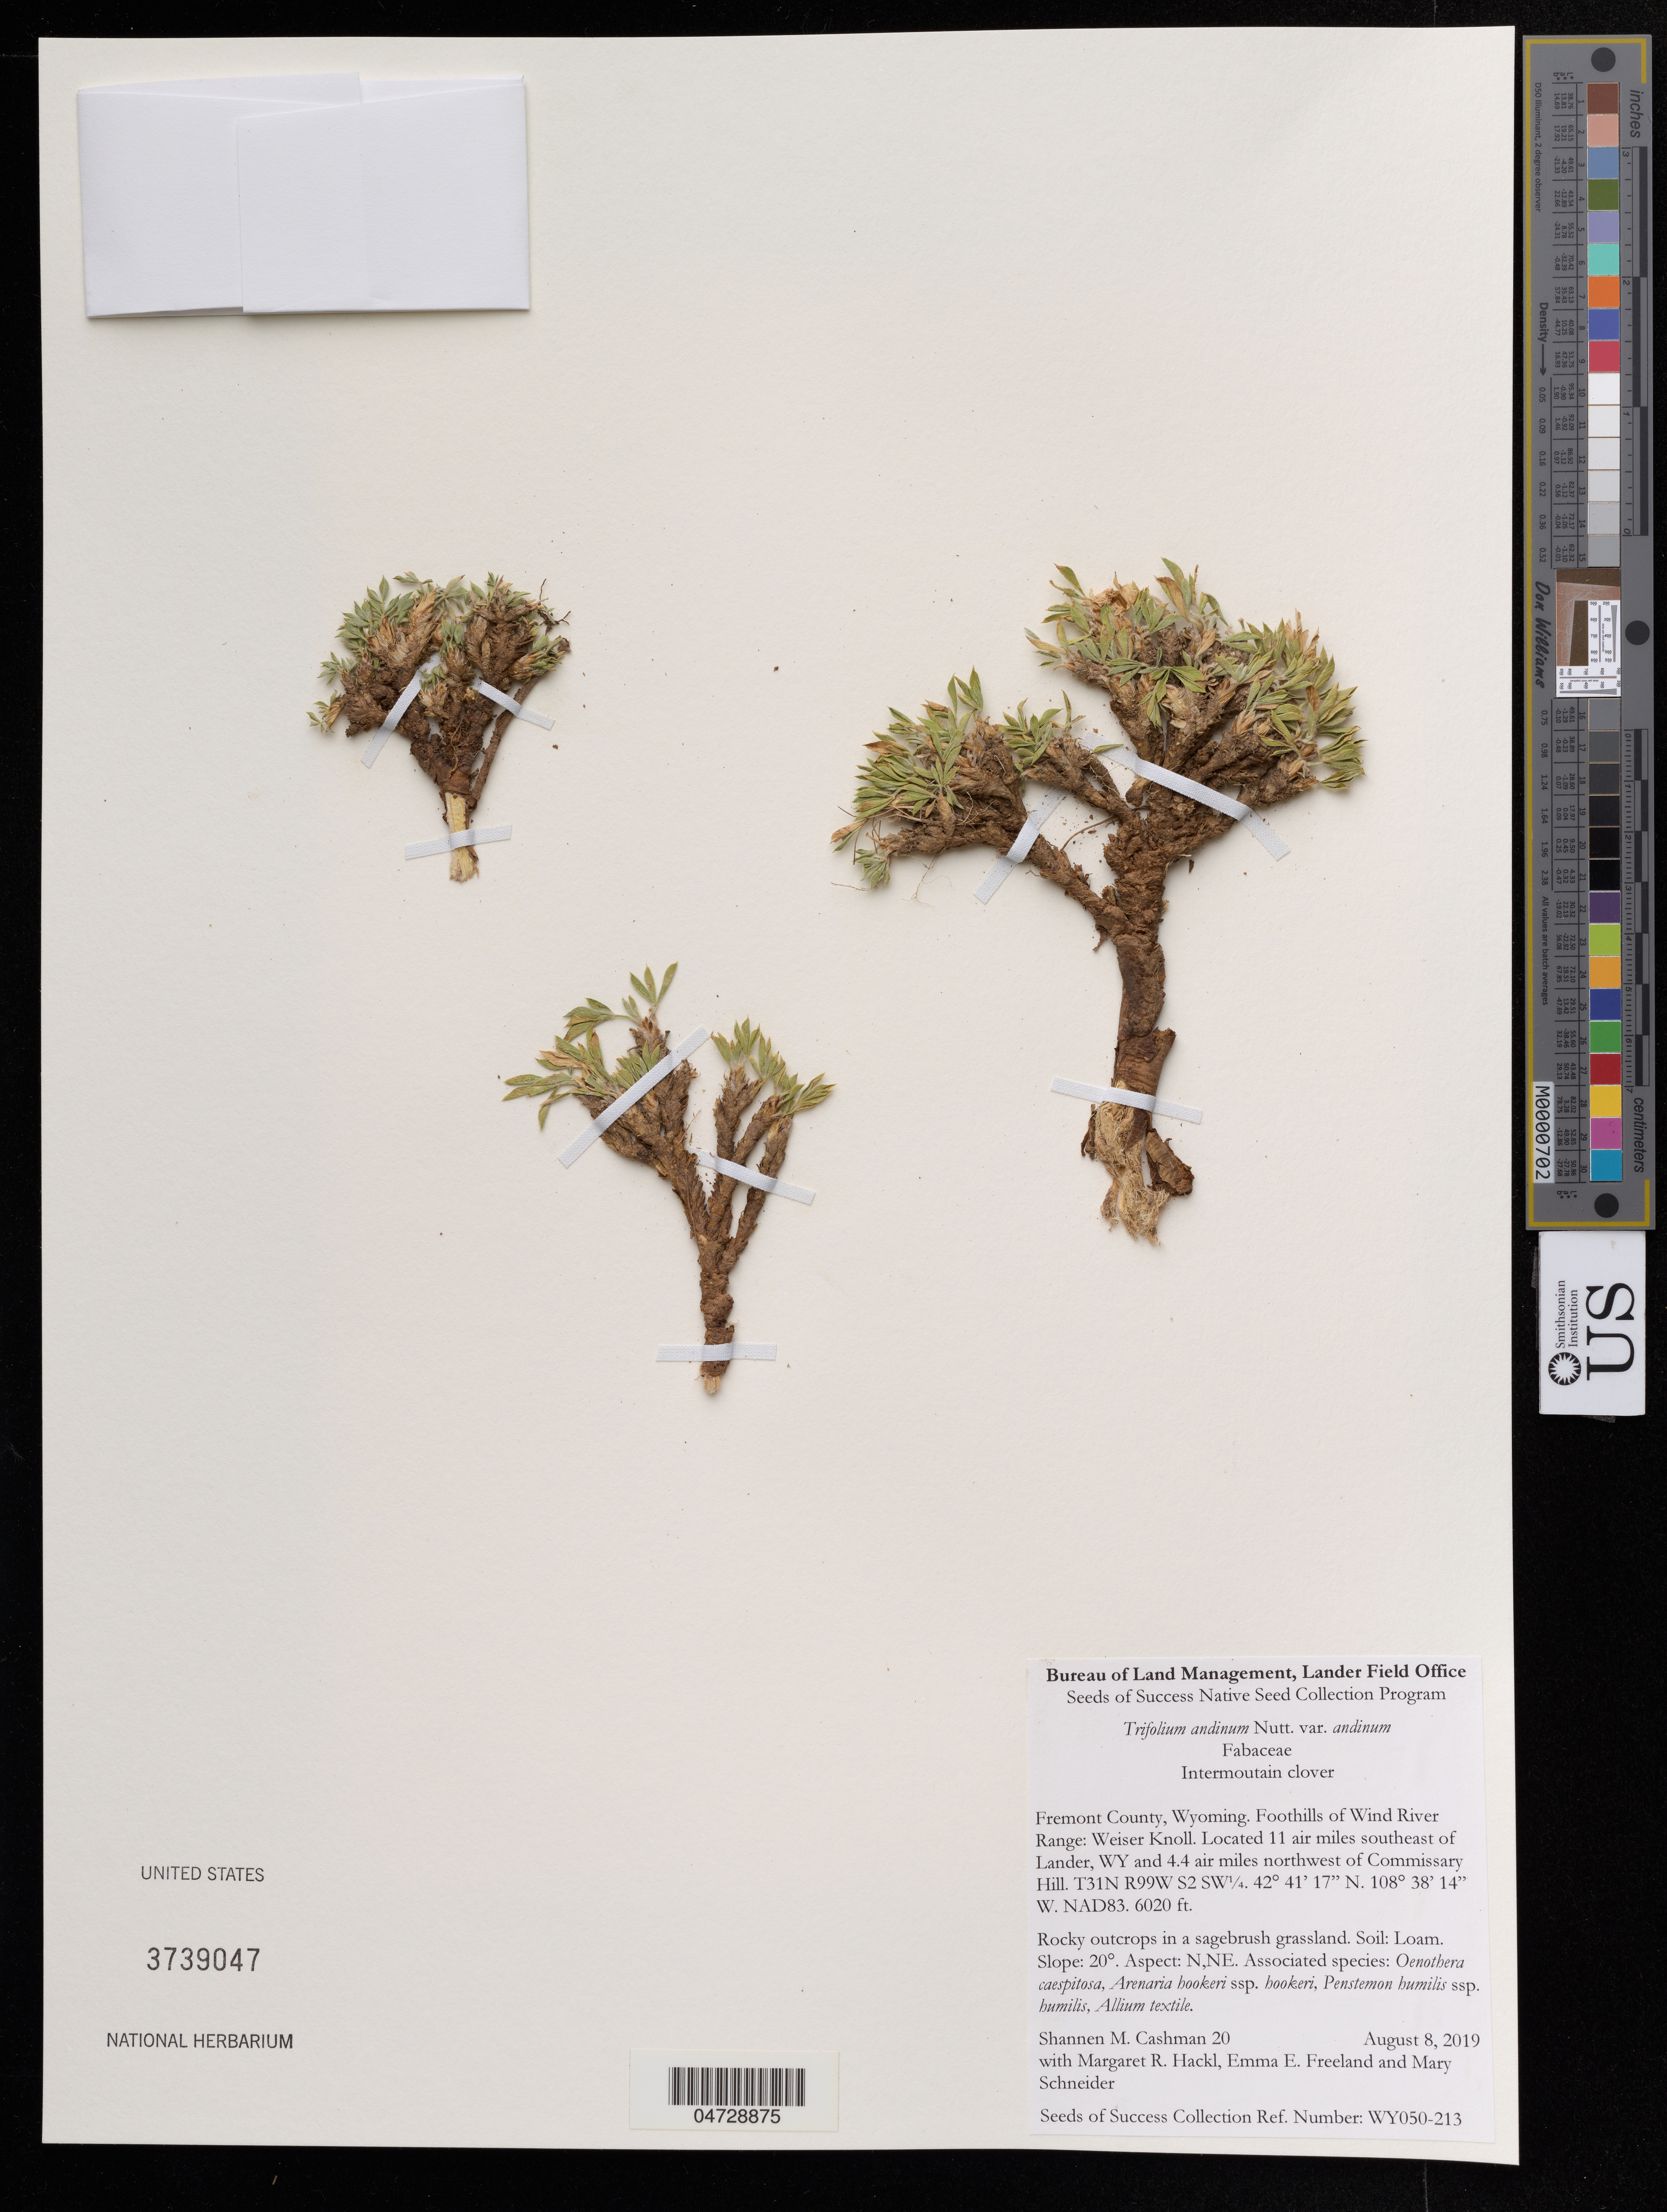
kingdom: Plantae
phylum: Tracheophyta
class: Magnoliopsida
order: Fabales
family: Fabaceae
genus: Trifolium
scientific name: Trifolium andinum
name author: Nutt.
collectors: M. Cashman, M. Hackl & E. Freeland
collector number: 20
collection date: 2019-08-08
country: United States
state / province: Wyoming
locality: Fremont County. Foothills of Wind River Range: Weiser Knoll. Located 11 air miles southeast of Lander, and 4.4 air miles northwest of Commissary Hill.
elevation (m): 1835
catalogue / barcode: US 3739047